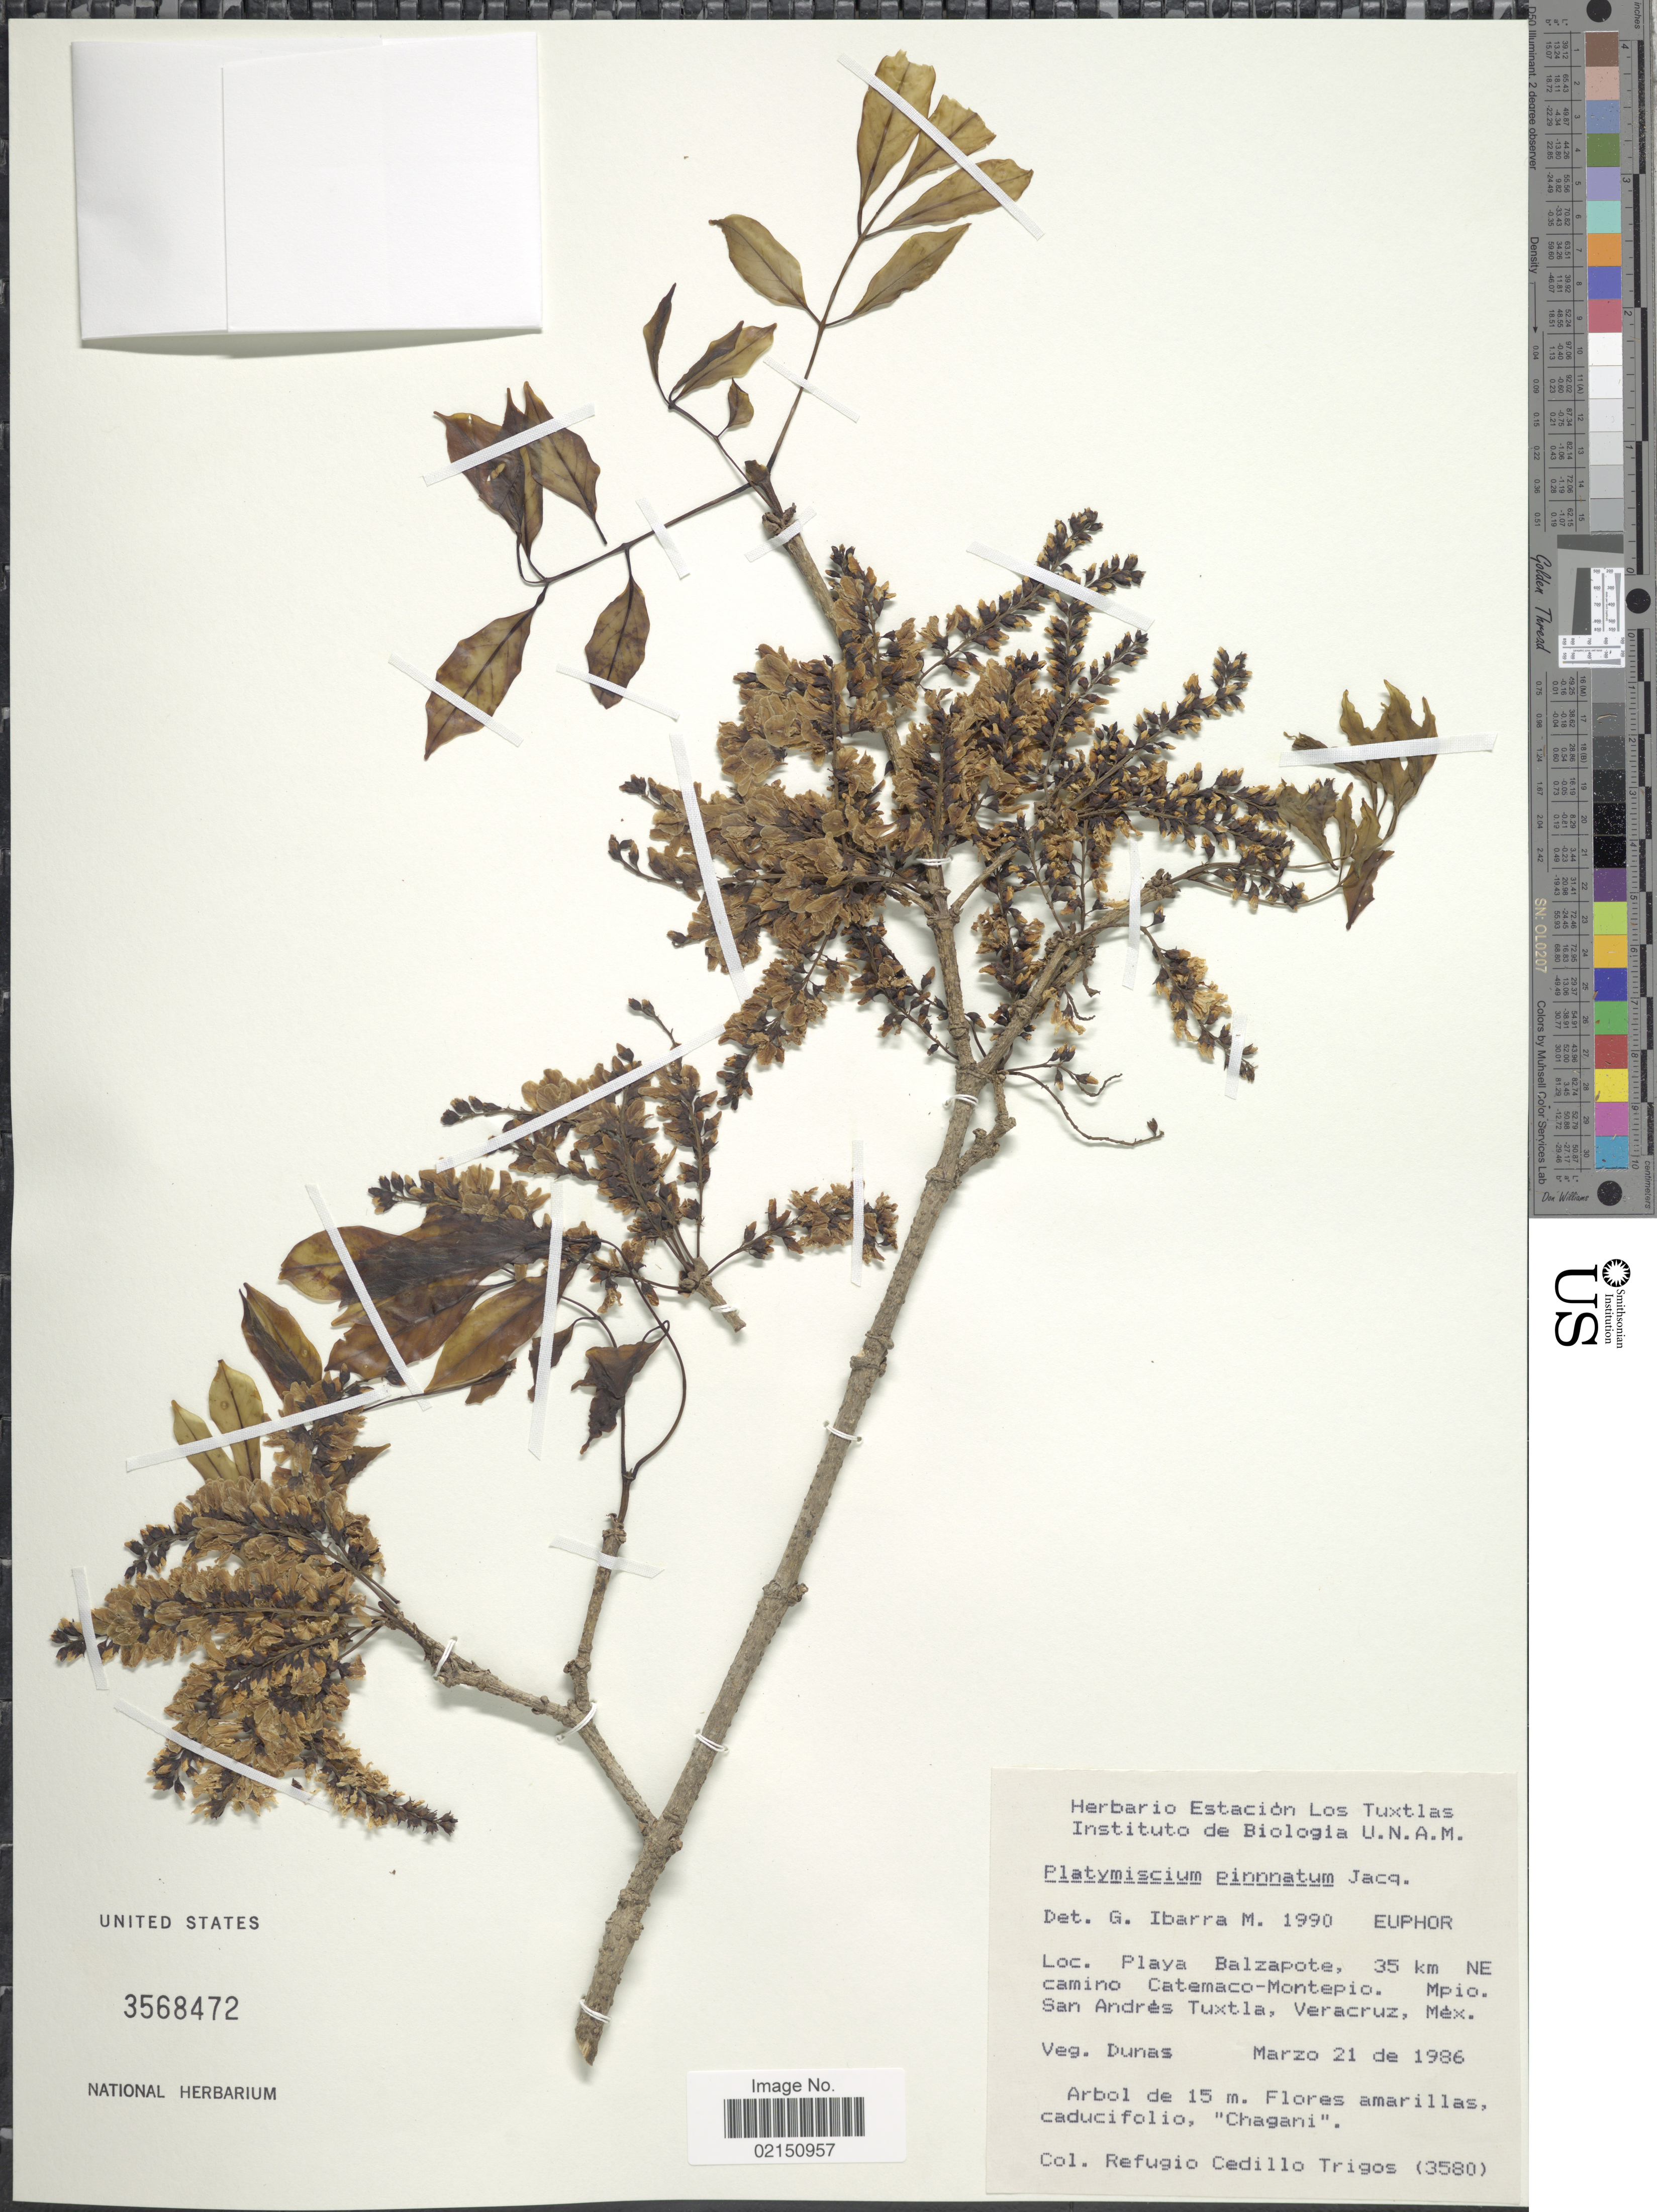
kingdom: Plantae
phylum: Tracheophyta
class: Magnoliopsida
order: Fabales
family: Fabaceae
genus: Platymiscium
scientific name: Platymiscium pinnatum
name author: (Jacq.) Dugand G.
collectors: R. CedilloT.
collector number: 3580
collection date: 1986-03-21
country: Mexico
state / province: Veracruz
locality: Playa Balzapote. 35 km NE camino Catemaco-Montepio. Mpio San Andrés Tuxtla, Veracruz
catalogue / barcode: US 3568472